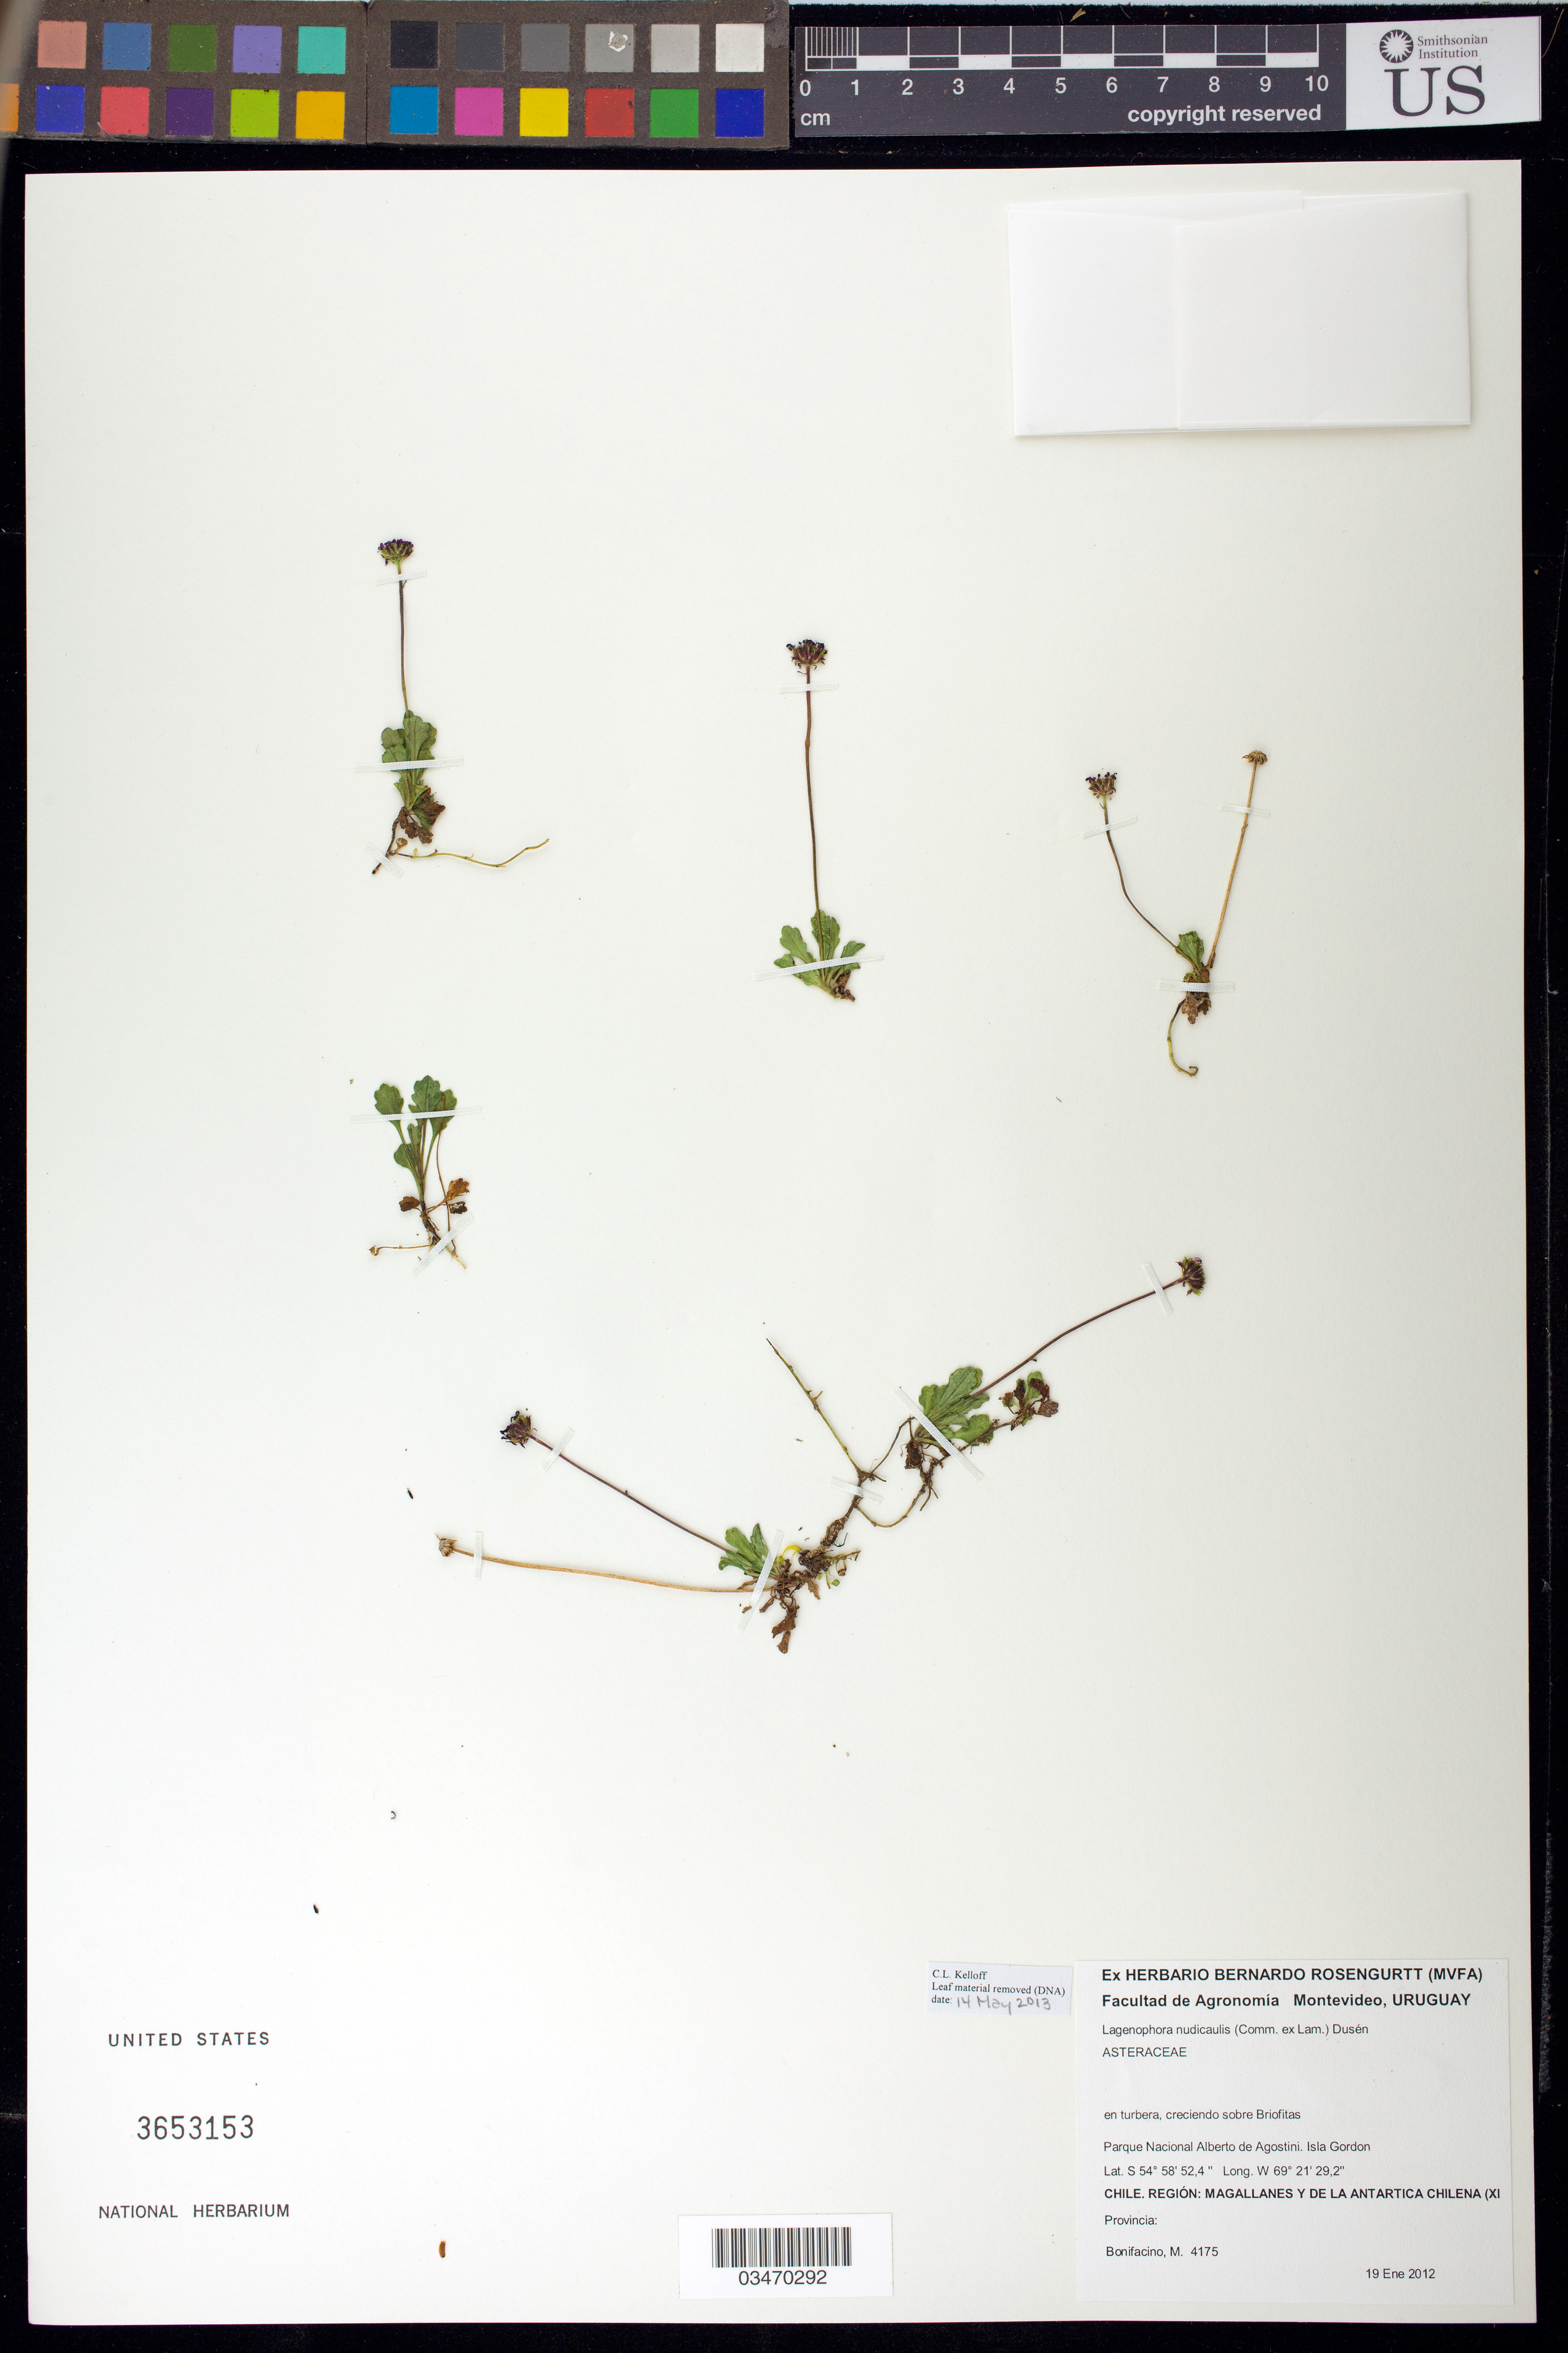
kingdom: Plantae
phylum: Tracheophyta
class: Magnoliopsida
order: Asterales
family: Asteraceae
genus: Lagenophora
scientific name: Lagenophora nudicaulis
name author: (Lam.) T.R. Dudley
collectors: M. Bonifacino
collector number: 4175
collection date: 2012-01-19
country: Chile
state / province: Magallanes y de la Antártica Chilena (XII)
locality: Parque Nacional Alberto de Agostini. Isla Gordon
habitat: En turbera, creciendo sobre Briofitas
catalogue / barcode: US 3653153